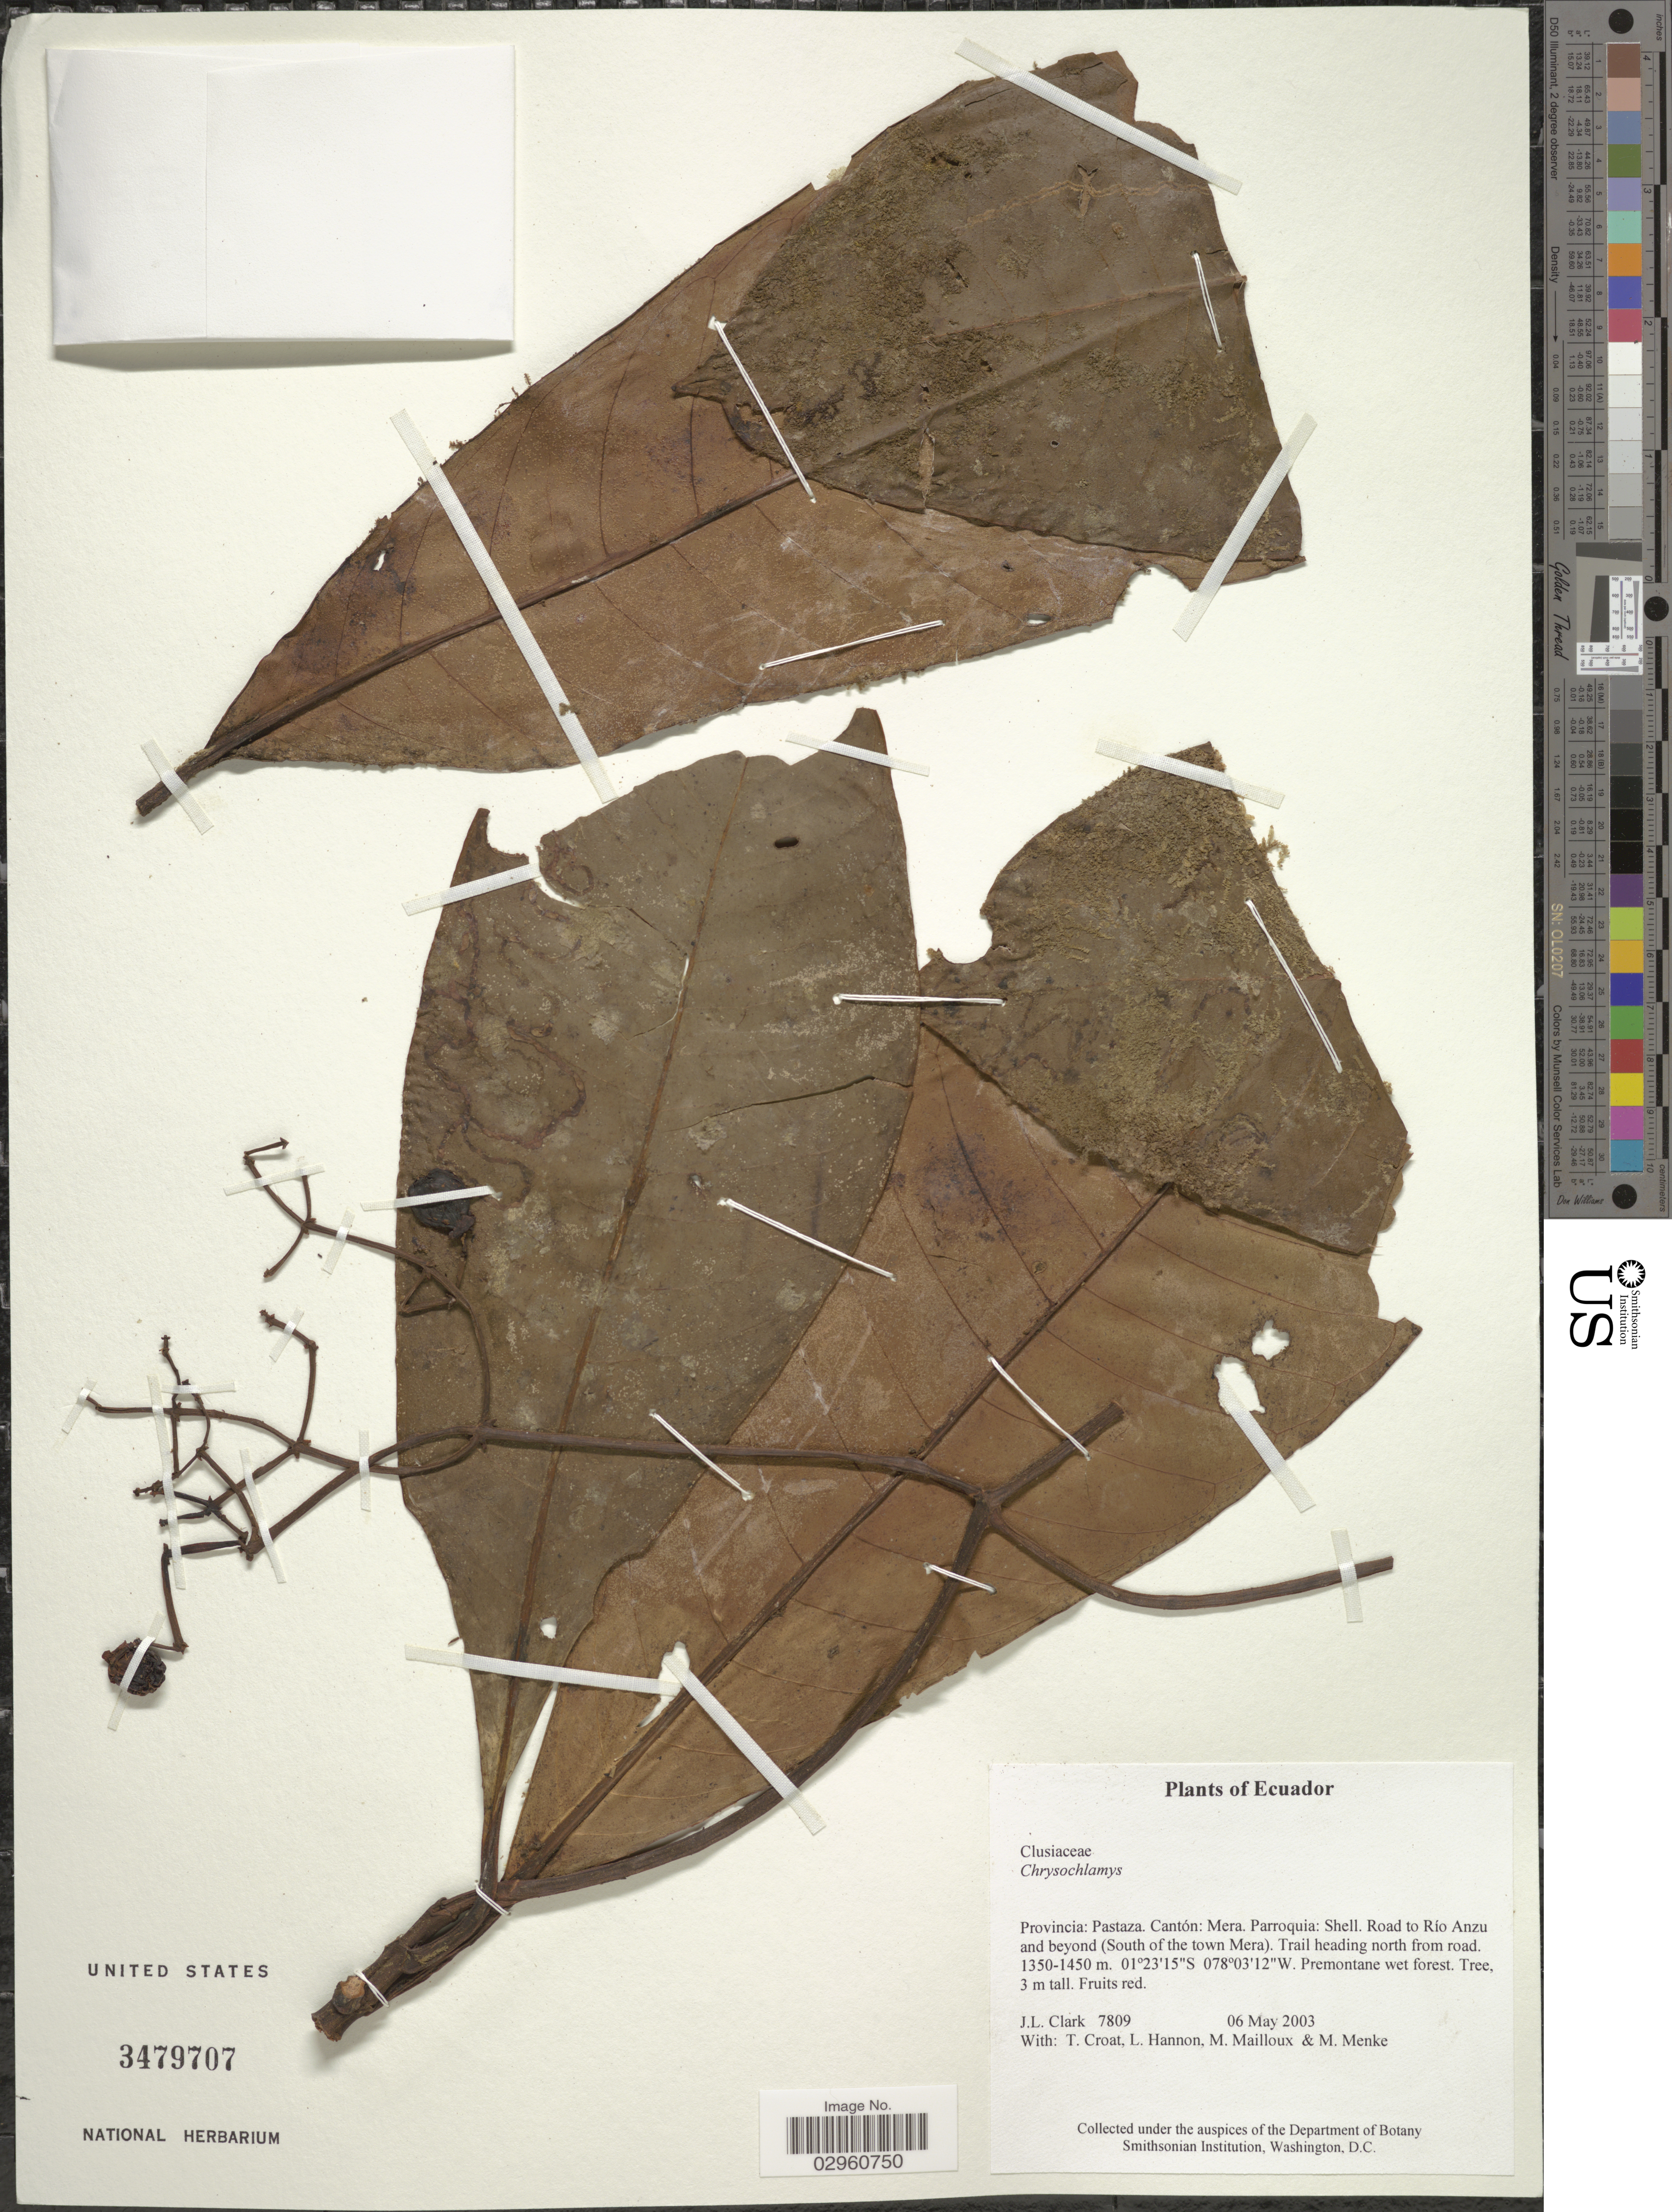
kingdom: Plantae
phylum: Tracheophyta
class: Magnoliopsida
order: Malpighiales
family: Clusiaceae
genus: Chrysochlamys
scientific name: Chrysochlamys sp.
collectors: J. L. Clark, T. B. Croat, L. Hannon, M. Mailloux & M. Menke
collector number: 7809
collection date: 2003-05-06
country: Ecuador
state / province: Pastaza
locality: Provincia: Pastaza. Cantón: Mera. Parroquia: Shell. Road to Río Anzu and beyond (South of the town Mera).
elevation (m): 1350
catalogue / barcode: US 3479707